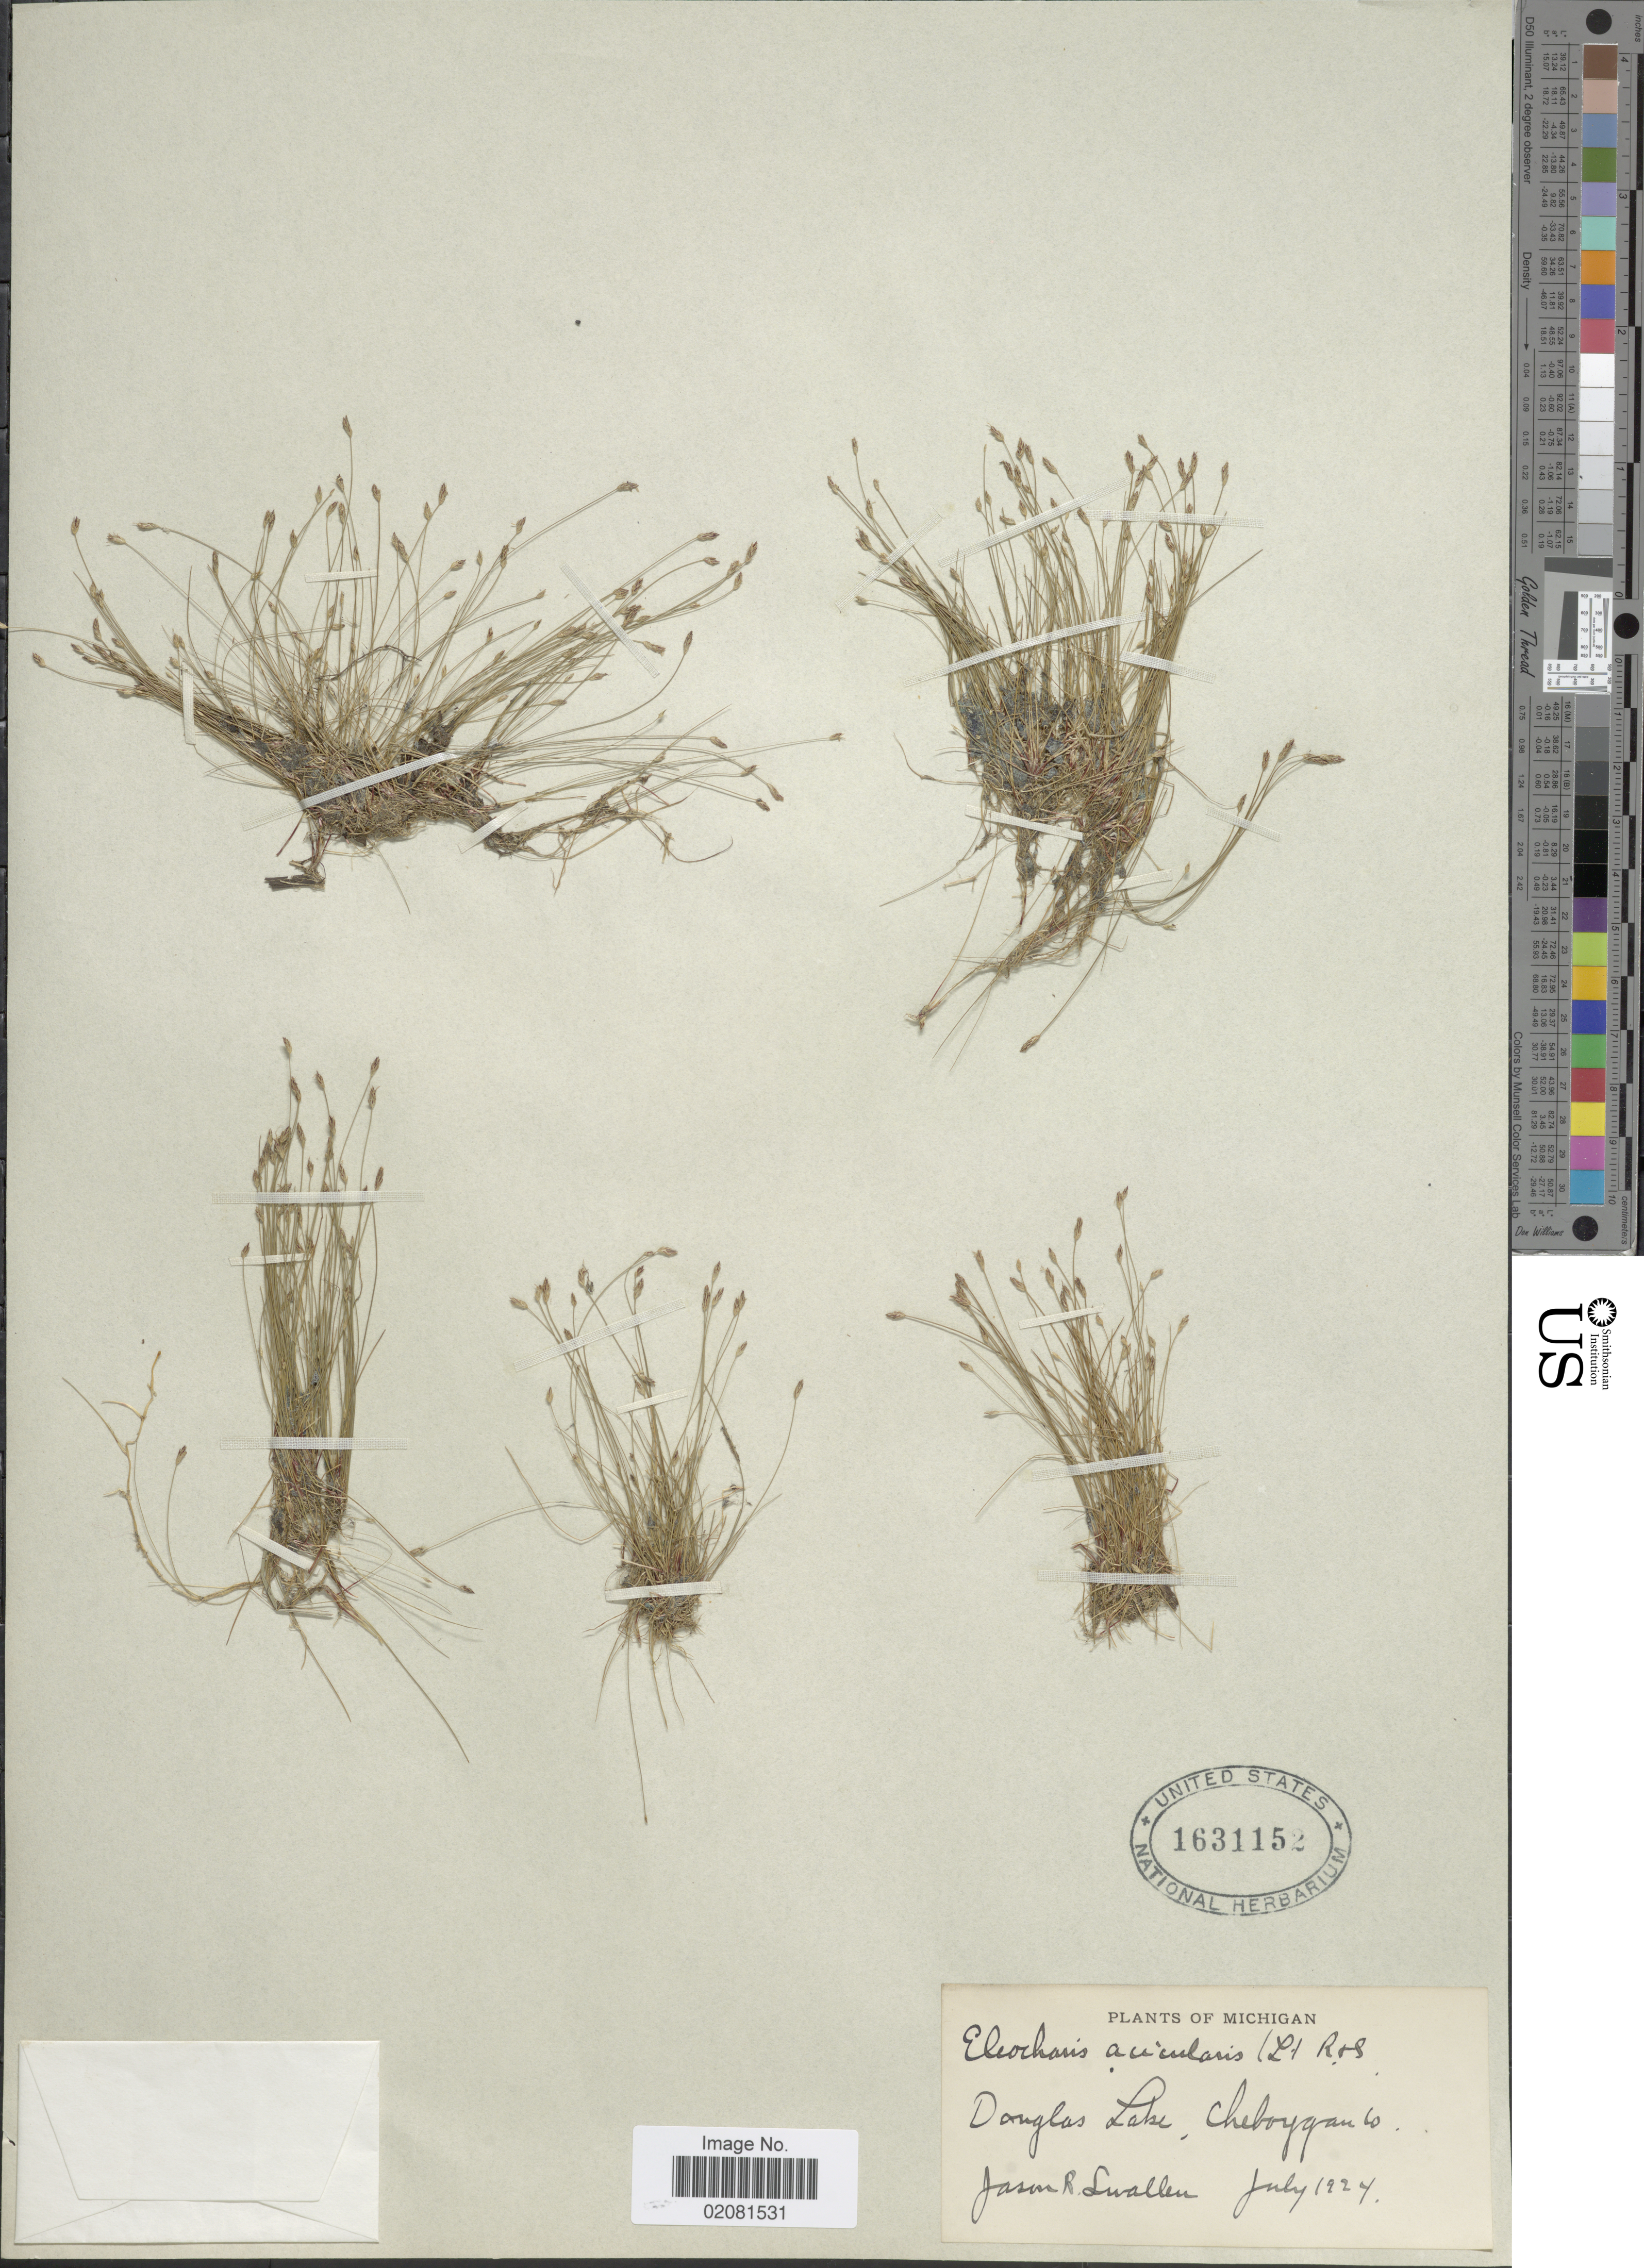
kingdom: Plantae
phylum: Tracheophyta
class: Liliopsida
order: Poales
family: Cyperaceae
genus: Eleocharis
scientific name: Eleocharis acicularis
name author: (L.) Roem. & Schult.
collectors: J. R. Swallen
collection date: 1924-07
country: United States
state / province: Michigan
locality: Douglas Lake, Cheboygan Co.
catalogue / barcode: US 1631152